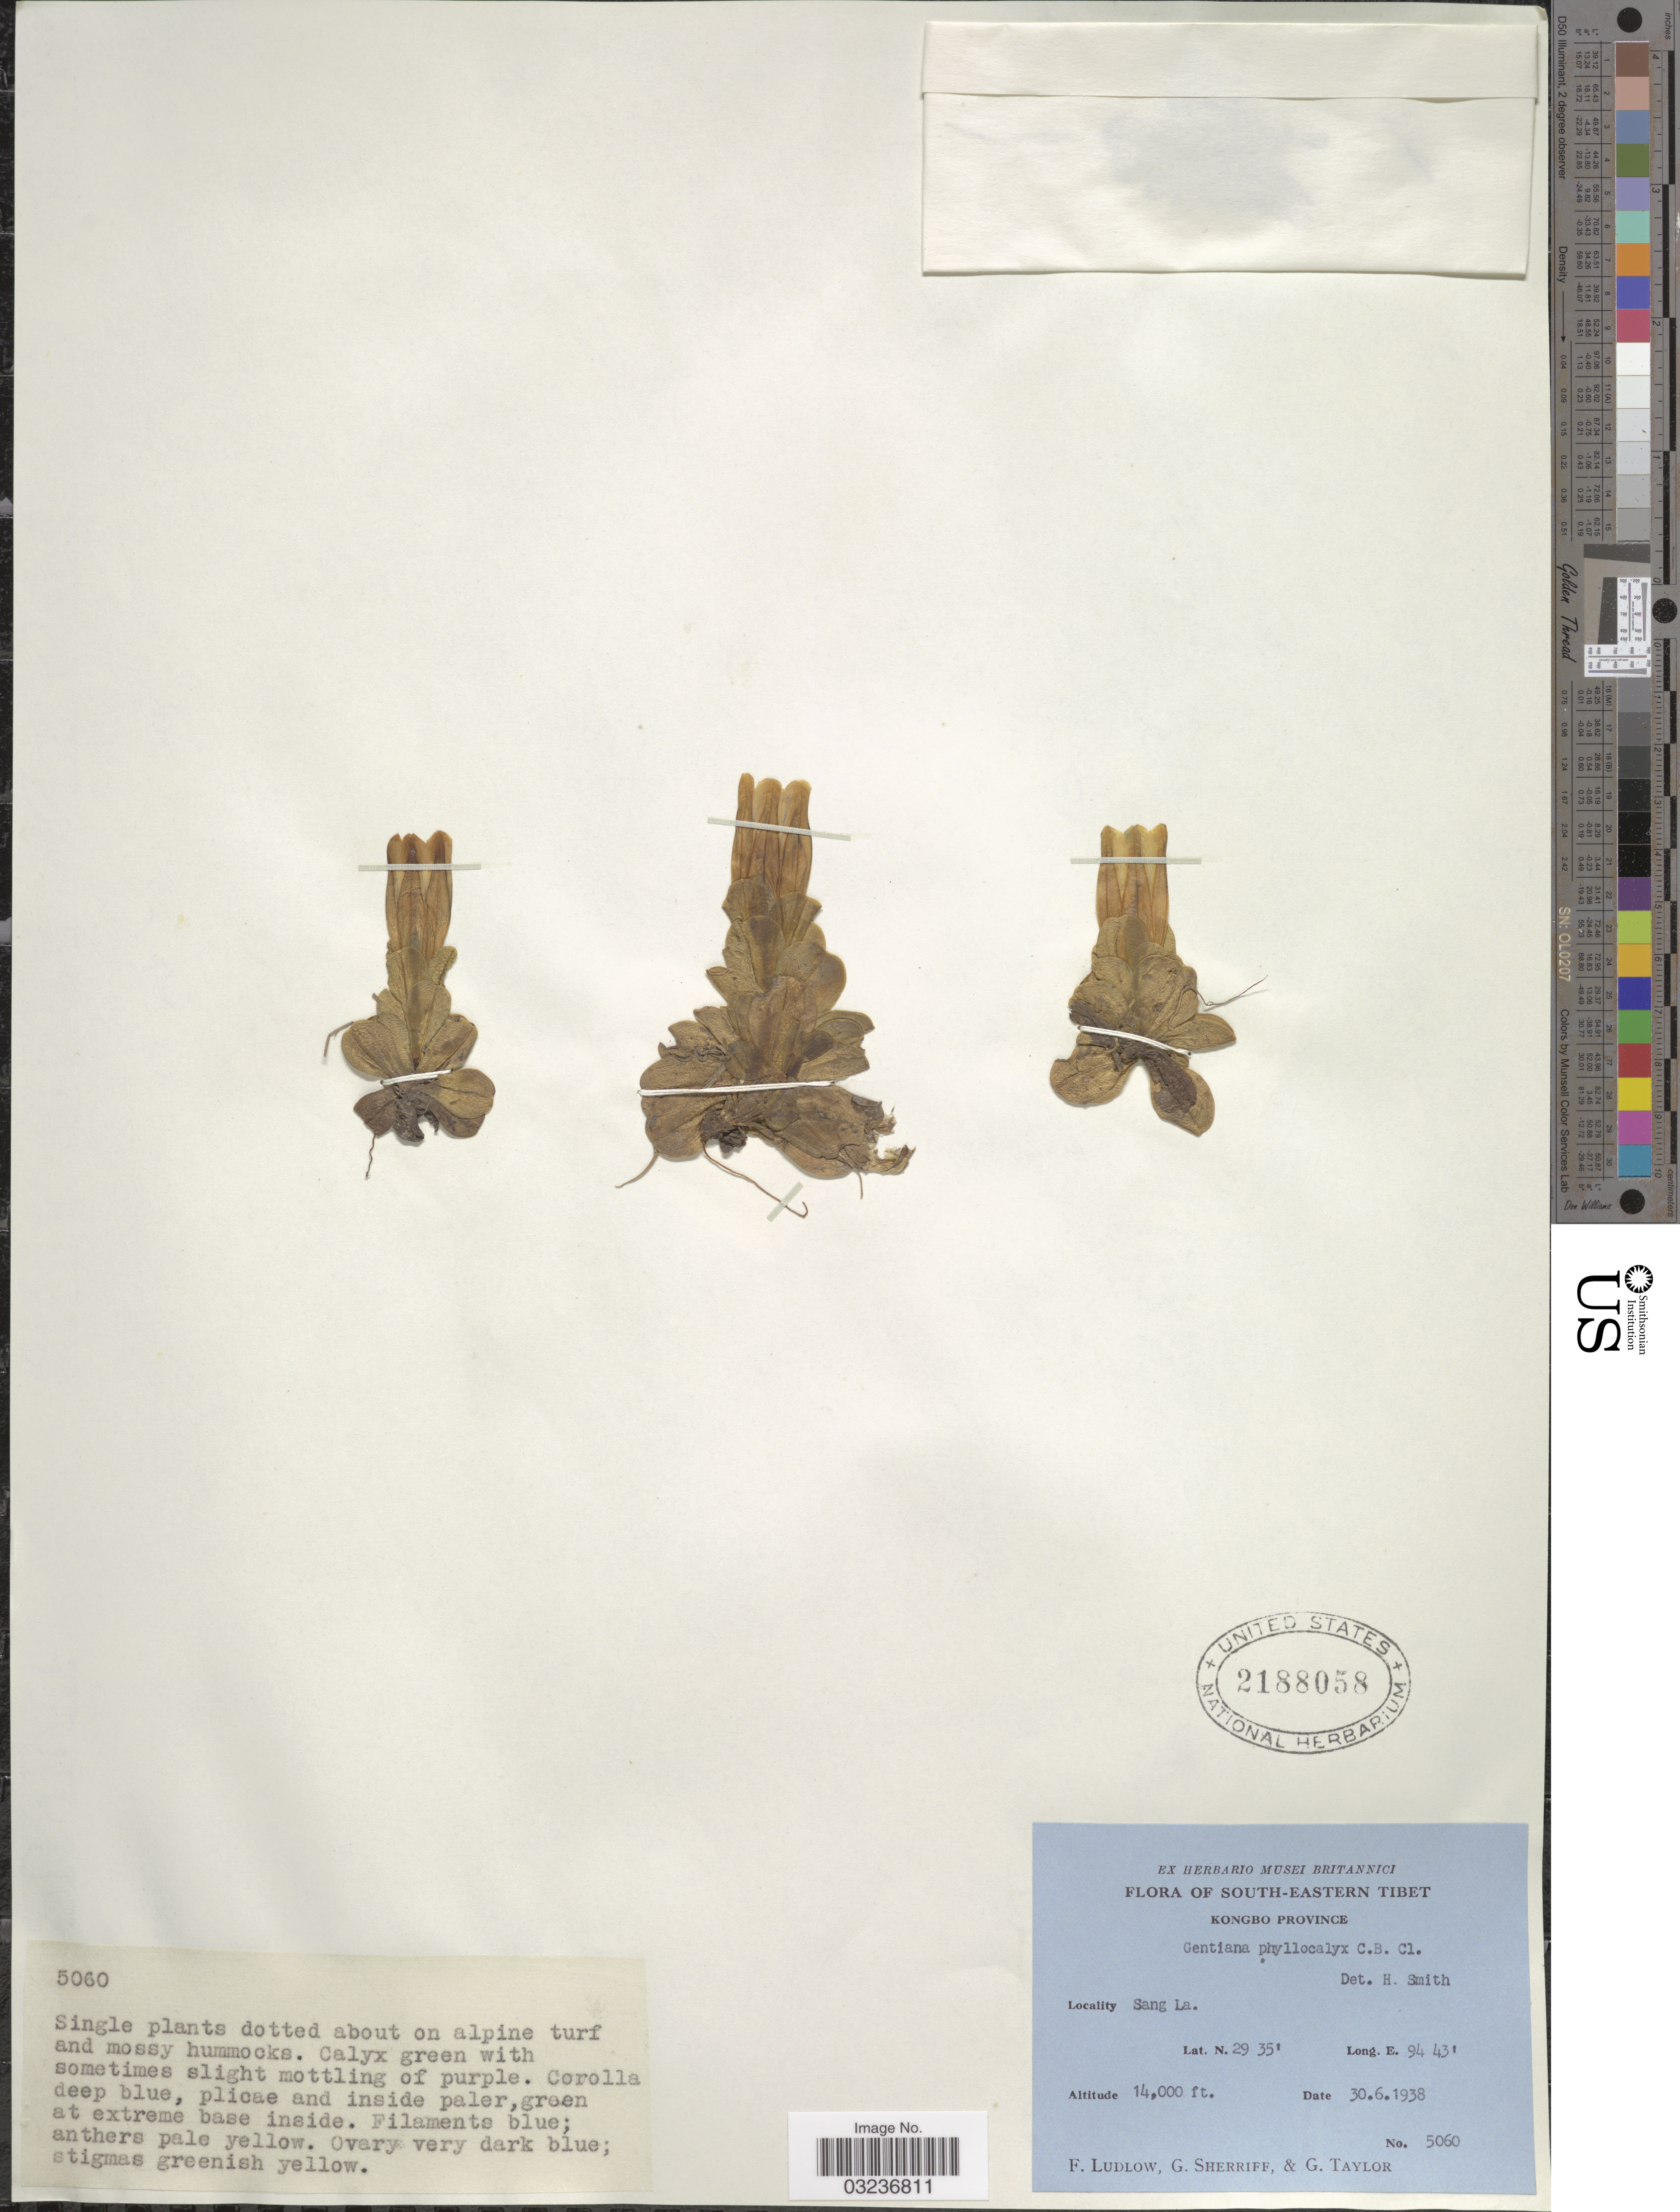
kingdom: Plantae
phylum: Tracheophyta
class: Magnoliopsida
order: Gentianales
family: Gentianaceae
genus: Gentiana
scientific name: Gentiana phyllocalyx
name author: C.B. Clarke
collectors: F. Ludlow, G. Sherriff & G. Taylor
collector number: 5060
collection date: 1938-06-30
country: China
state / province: Xizang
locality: South-Eastern Tibet, Kongbo Province, Sang La.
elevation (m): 4267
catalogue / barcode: US 2188058